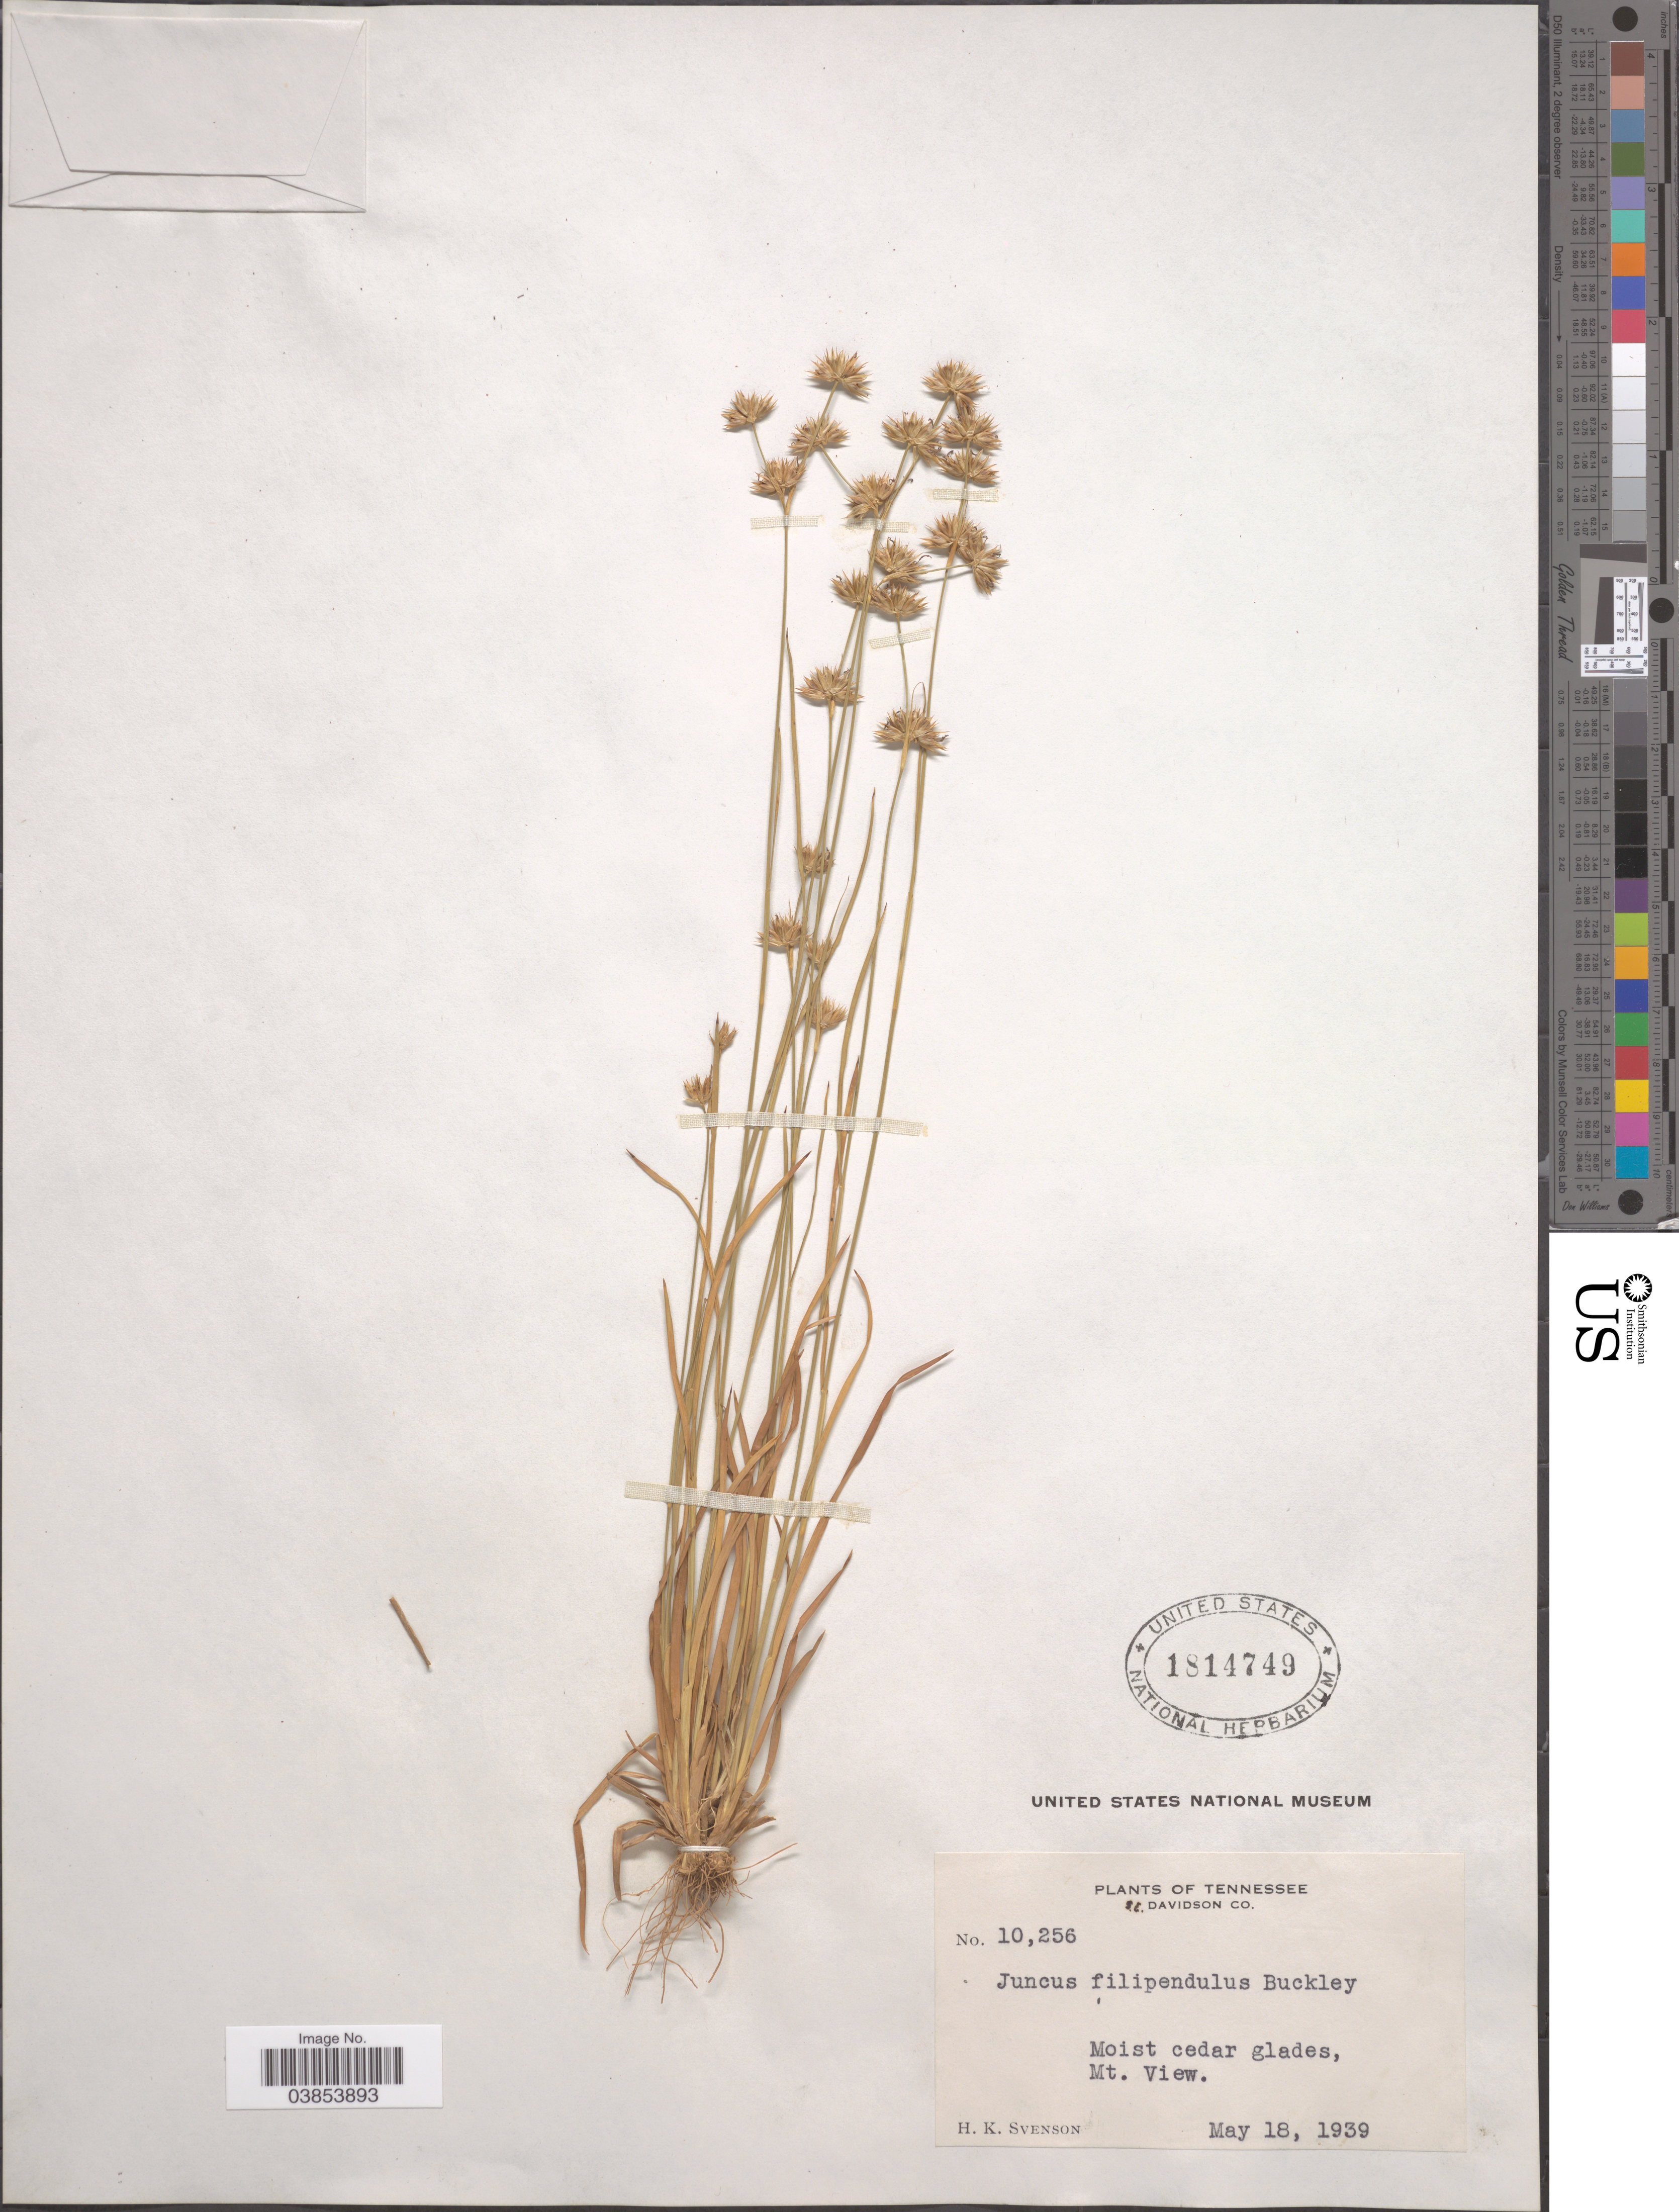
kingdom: Plantae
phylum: Tracheophyta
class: Liliopsida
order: Poales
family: Juncaceae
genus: Juncus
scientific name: Juncus filipendulus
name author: Buckley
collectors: H. K. Svenson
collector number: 10256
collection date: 1939-05-18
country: United States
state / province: Tennessee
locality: Davidson Co. Mt. View.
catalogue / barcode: US 1814749